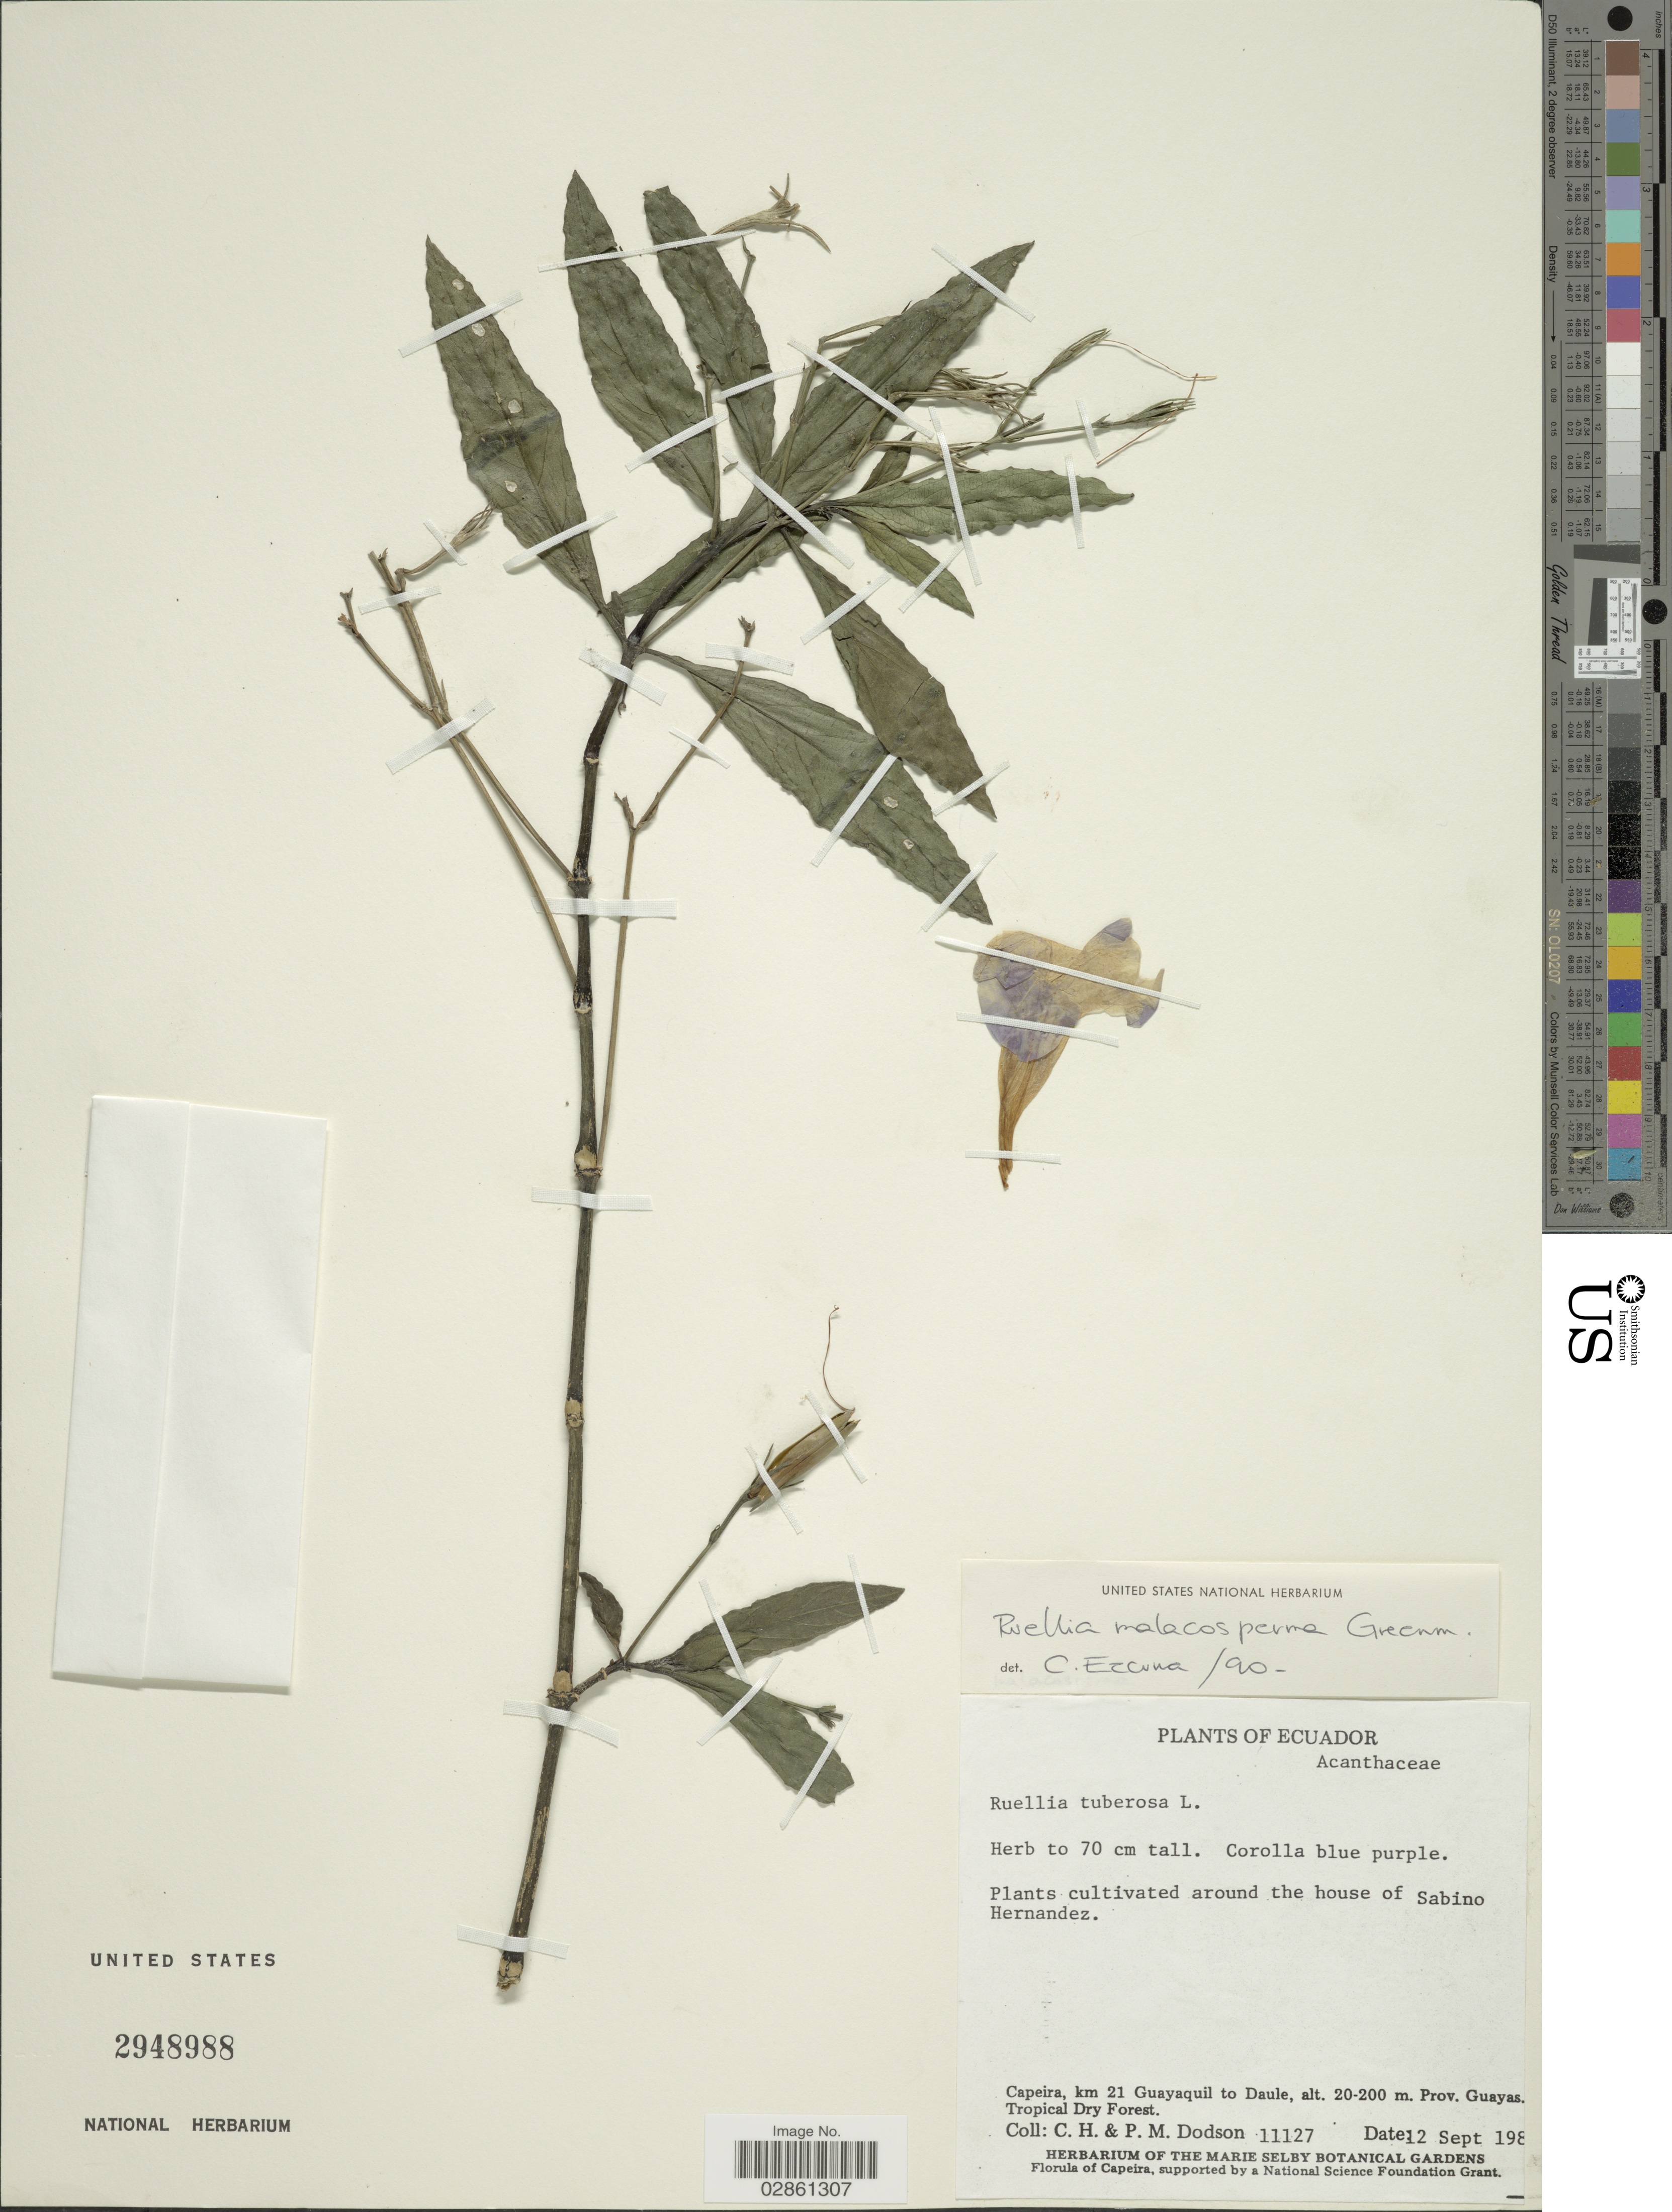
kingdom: Plantae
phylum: Tracheophyta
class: Magnoliopsida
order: Lamiales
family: Acanthaceae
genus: Ruellia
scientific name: Ruellia malacosperma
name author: Greenm.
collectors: C. H. Dodson & P. M. Dodson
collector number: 11127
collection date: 1980-09-12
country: Ecuador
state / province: Guayas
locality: Around the house of Sabino Hernandez, Capeira, km 21 Guayaquil to Daule.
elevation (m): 20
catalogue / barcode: US 2948988